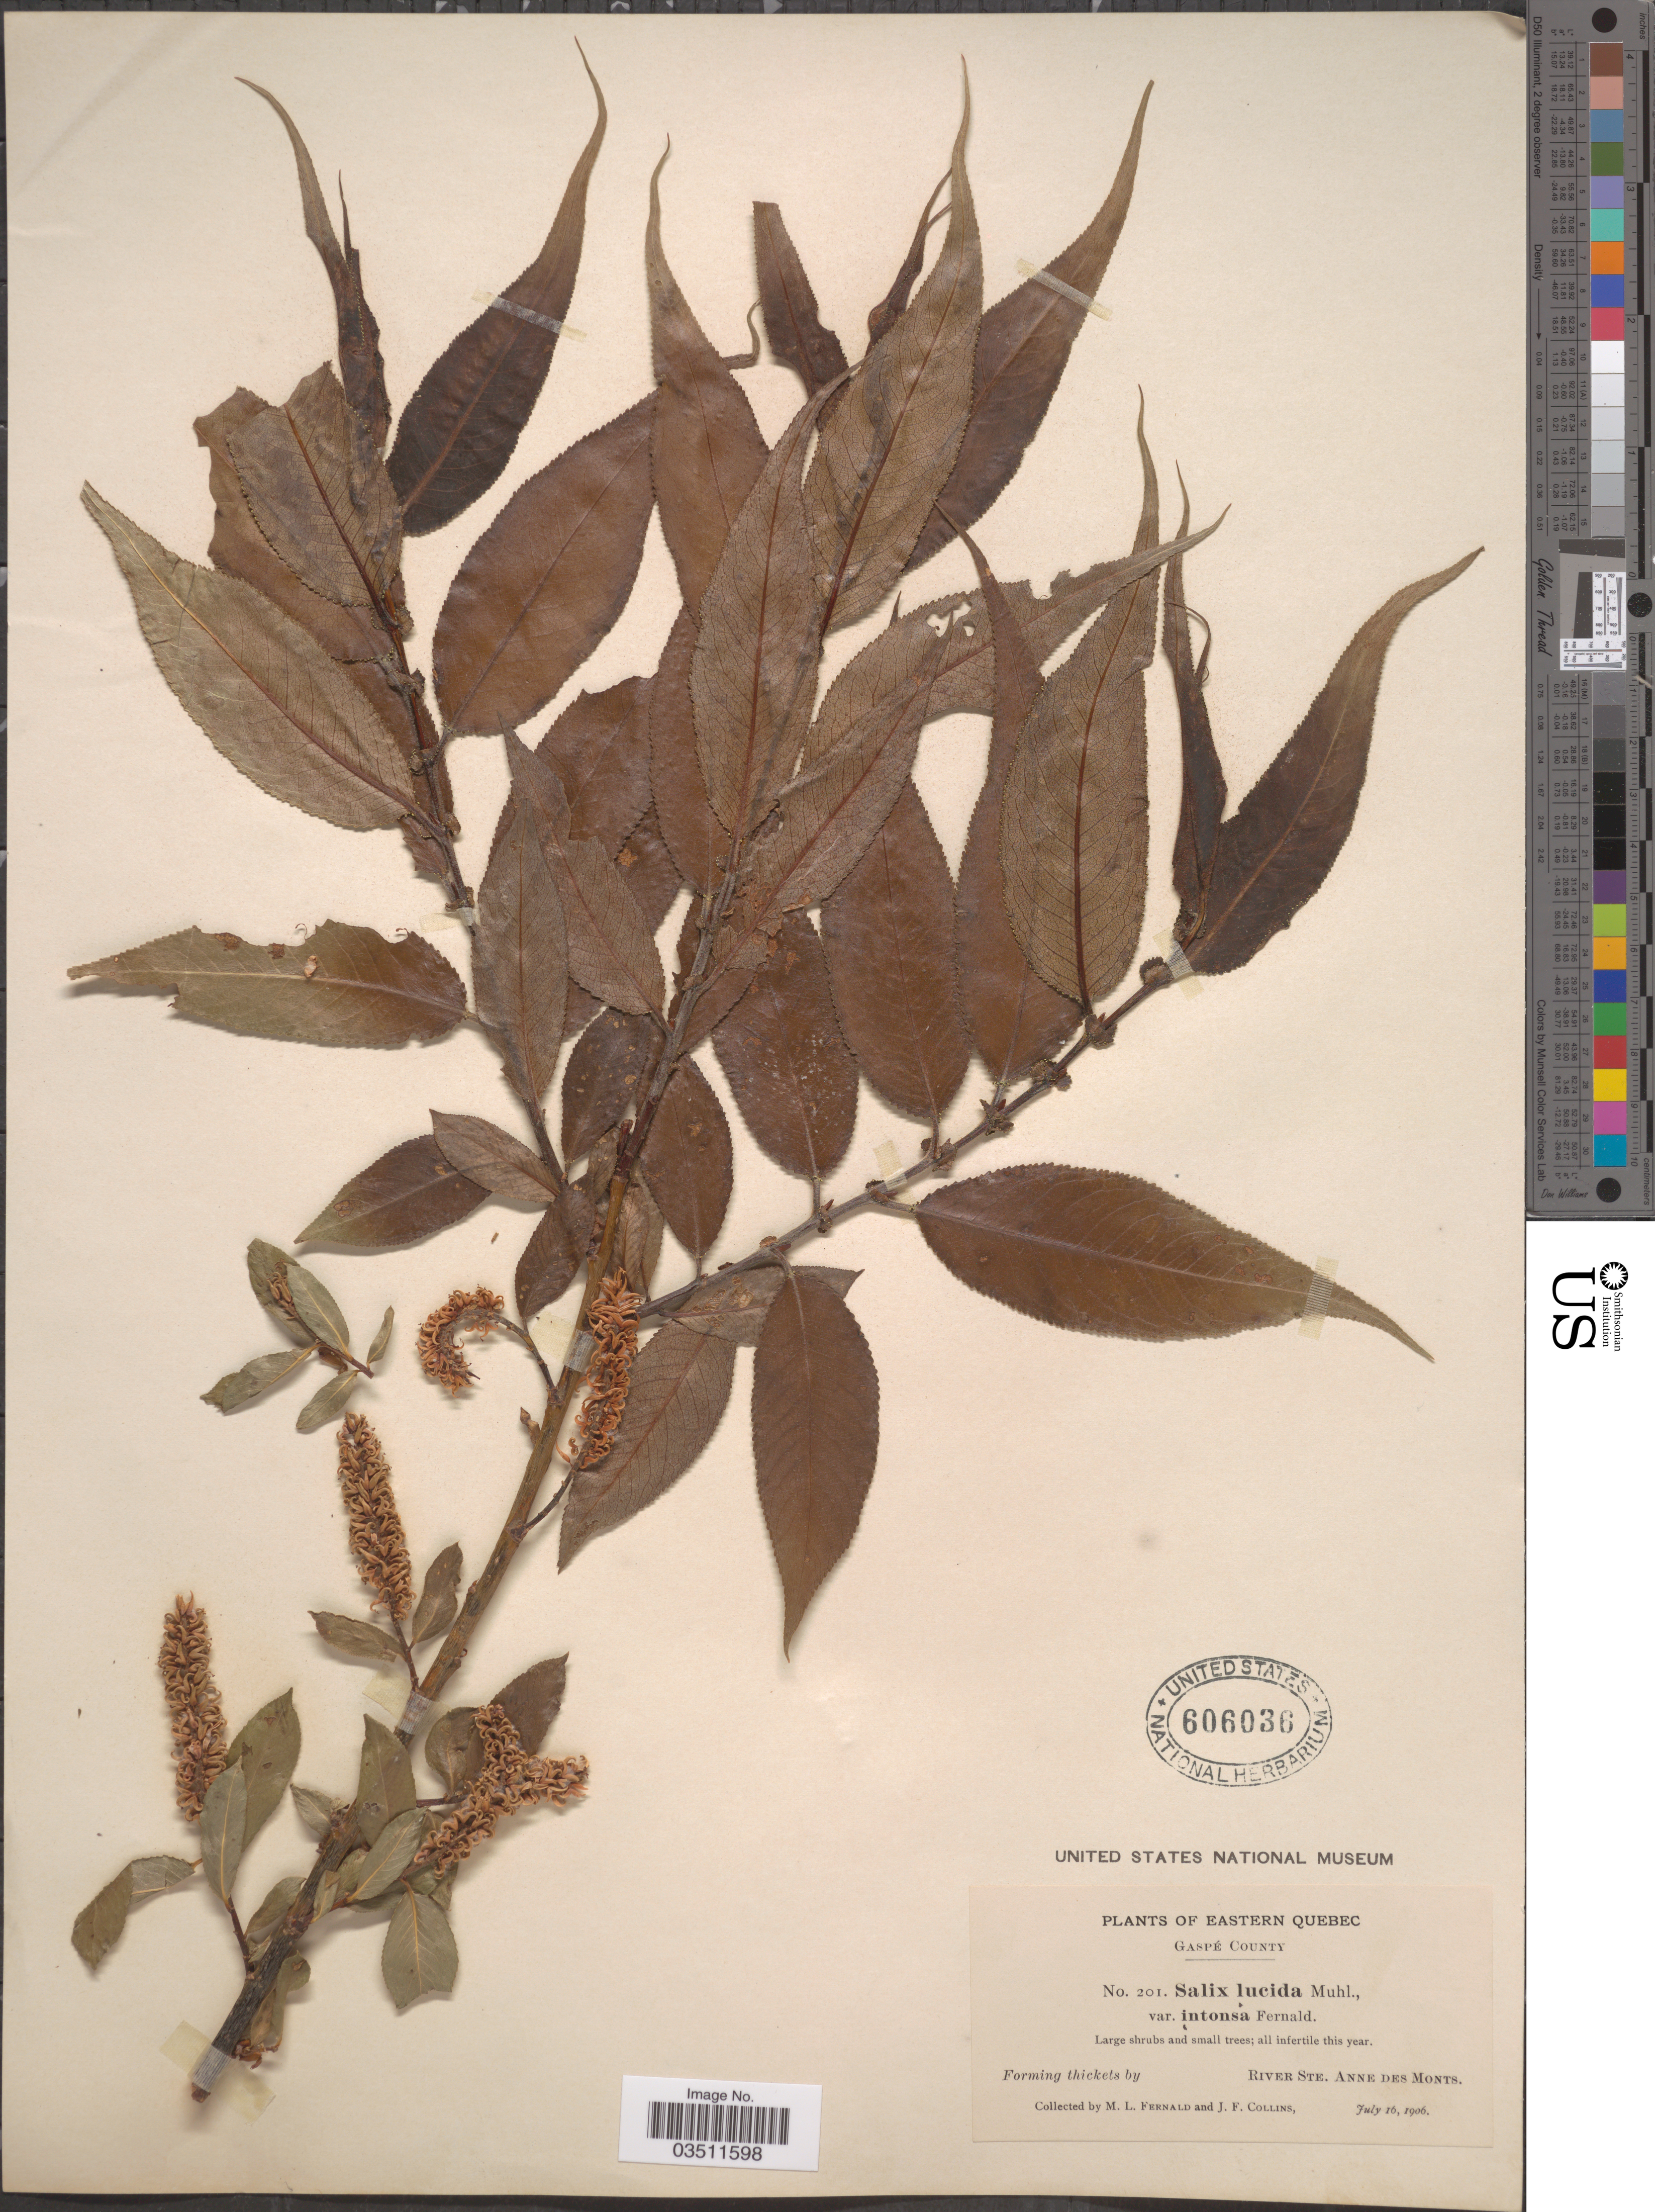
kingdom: Plantae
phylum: Tracheophyta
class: Magnoliopsida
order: Malpighiales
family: Salicaceae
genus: Salix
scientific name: Salix lucida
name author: Muhl.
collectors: M. L. Fernald & J. Collins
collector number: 201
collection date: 1906-07-16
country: Canada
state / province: Quebec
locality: Eastern Quebec. Gaspé County. River Ste. Anne des Monts.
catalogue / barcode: US 606036